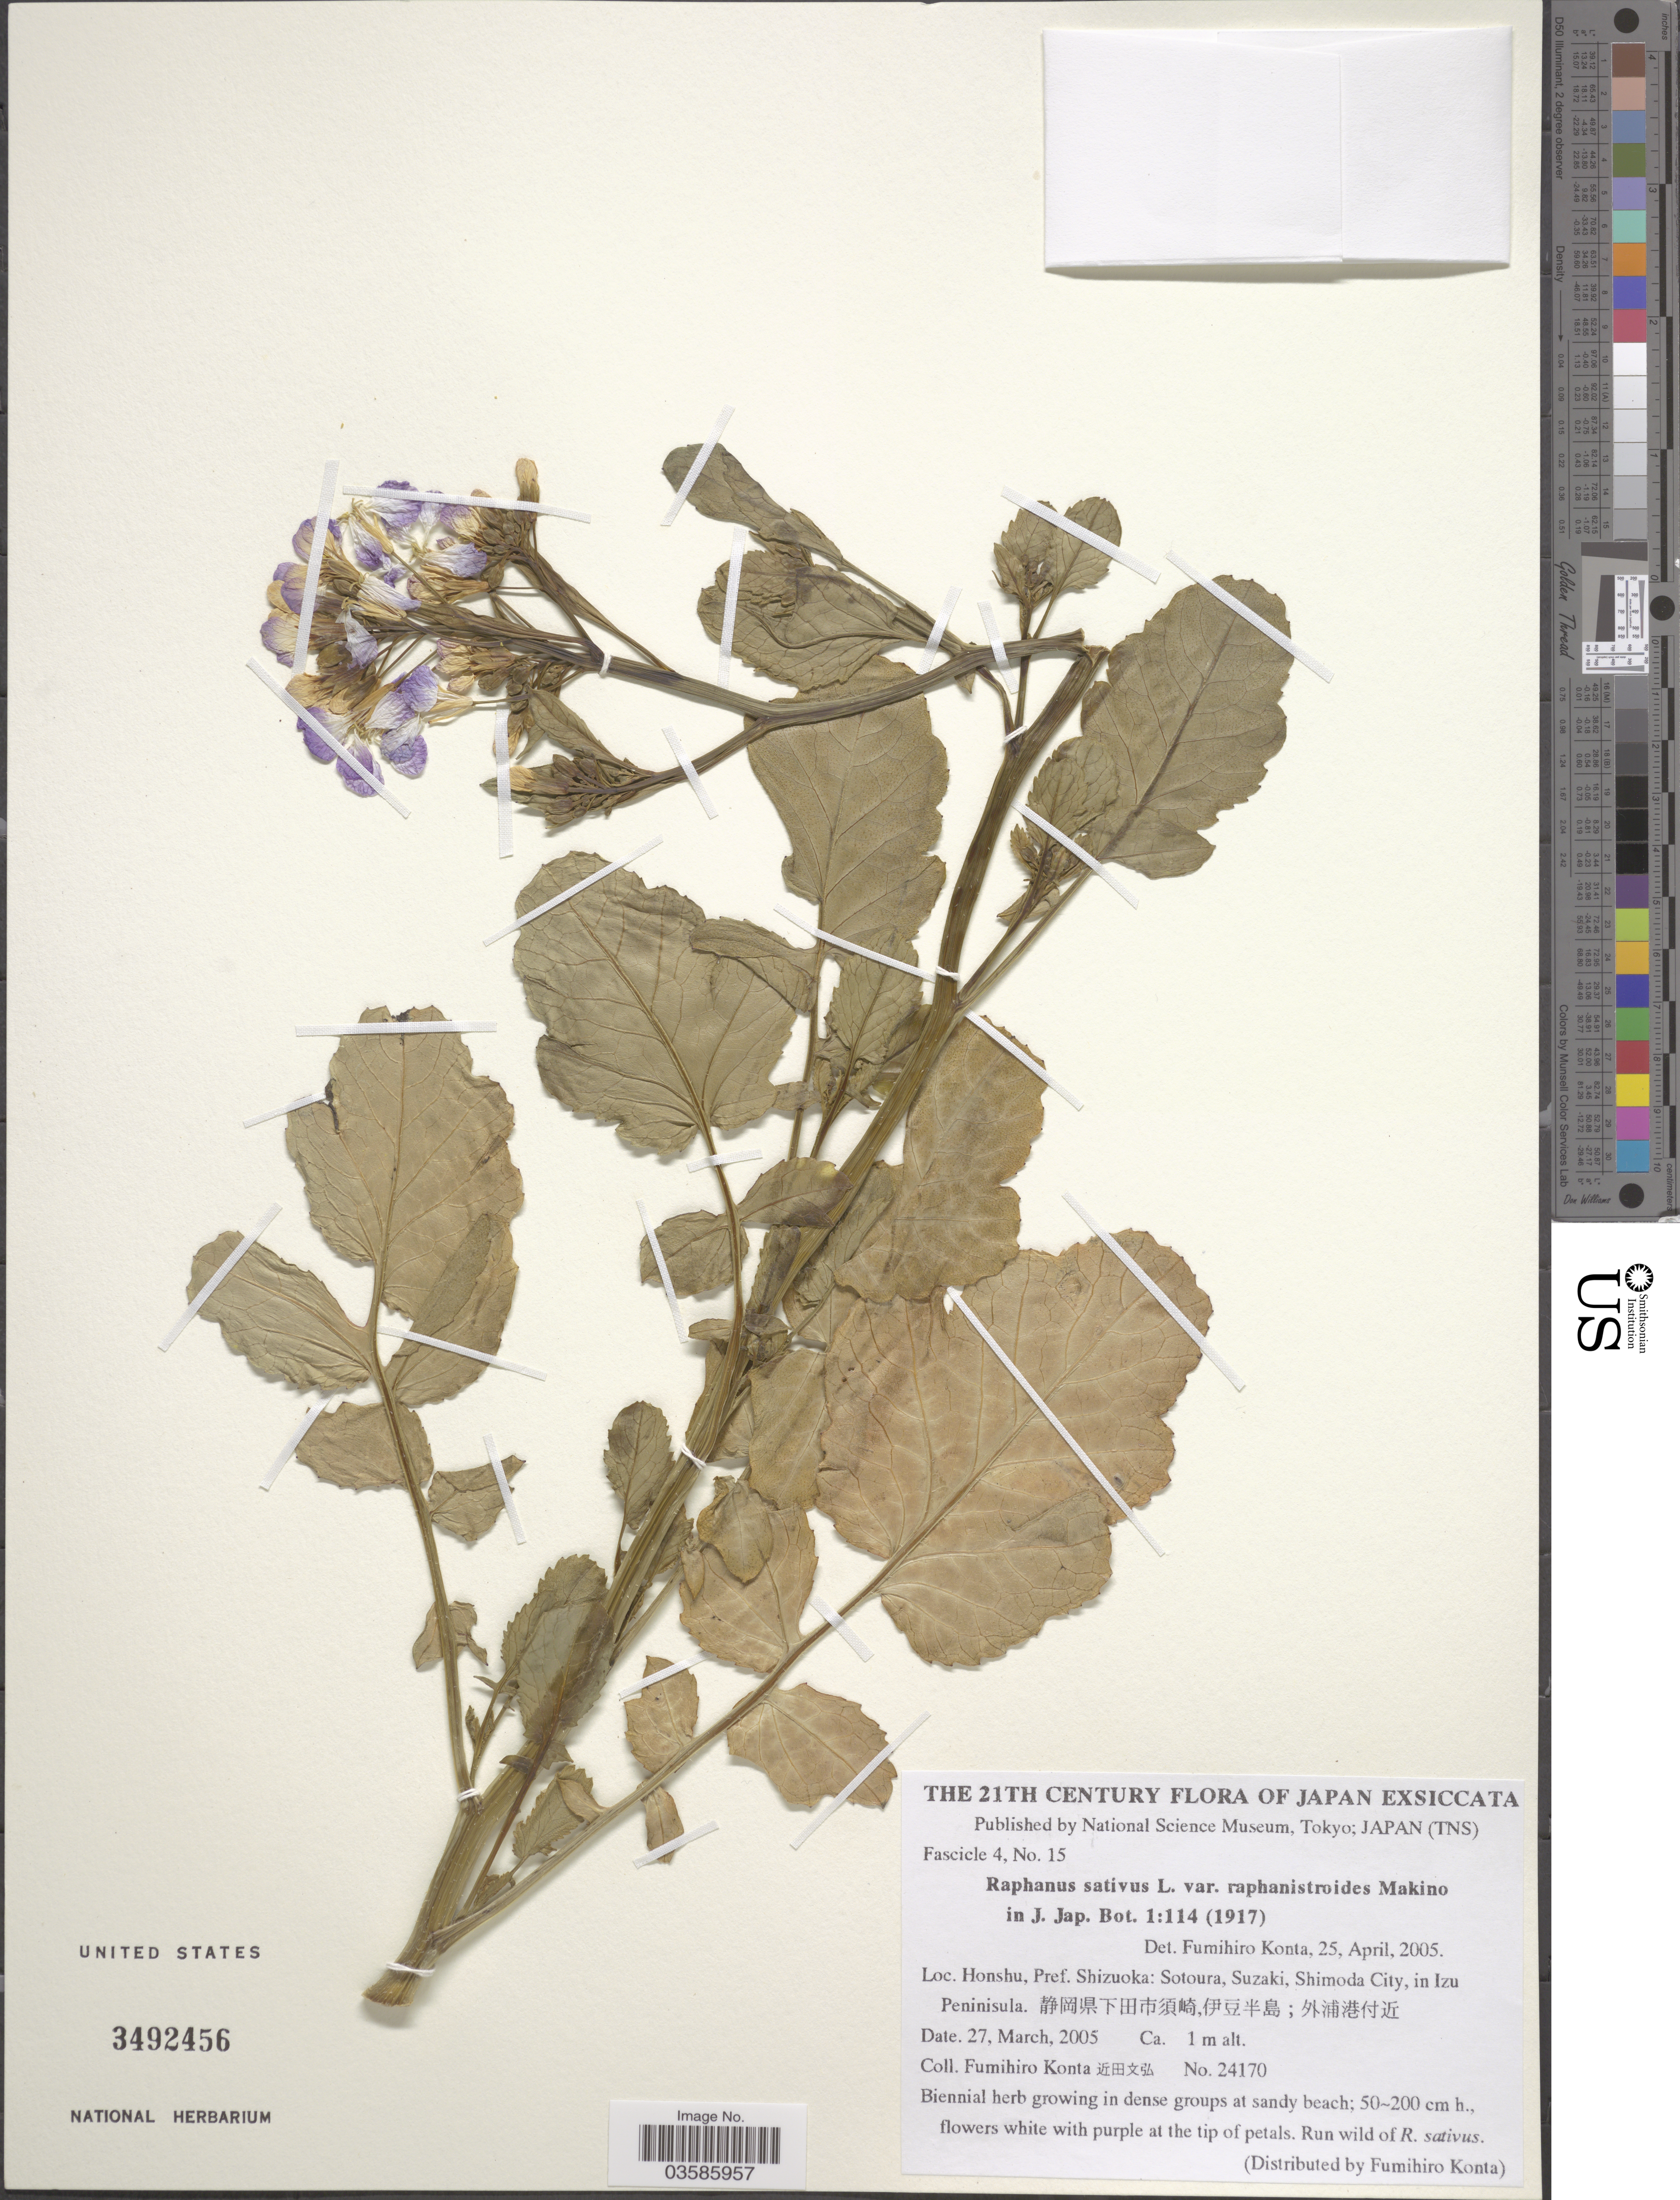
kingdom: Plantae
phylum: Tracheophyta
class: Magnoliopsida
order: Brassicales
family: Brassicaceae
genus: Raphanus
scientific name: Raphanus sativus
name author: L.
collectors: F. Konta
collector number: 24170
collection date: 2005-03-27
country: Japan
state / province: Sizuoka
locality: Honshu, Pref. Shizuoka: Sotoura, Suzaki, Shimoda City, In Uzu Peninisula. X.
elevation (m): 1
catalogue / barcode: US 2492456